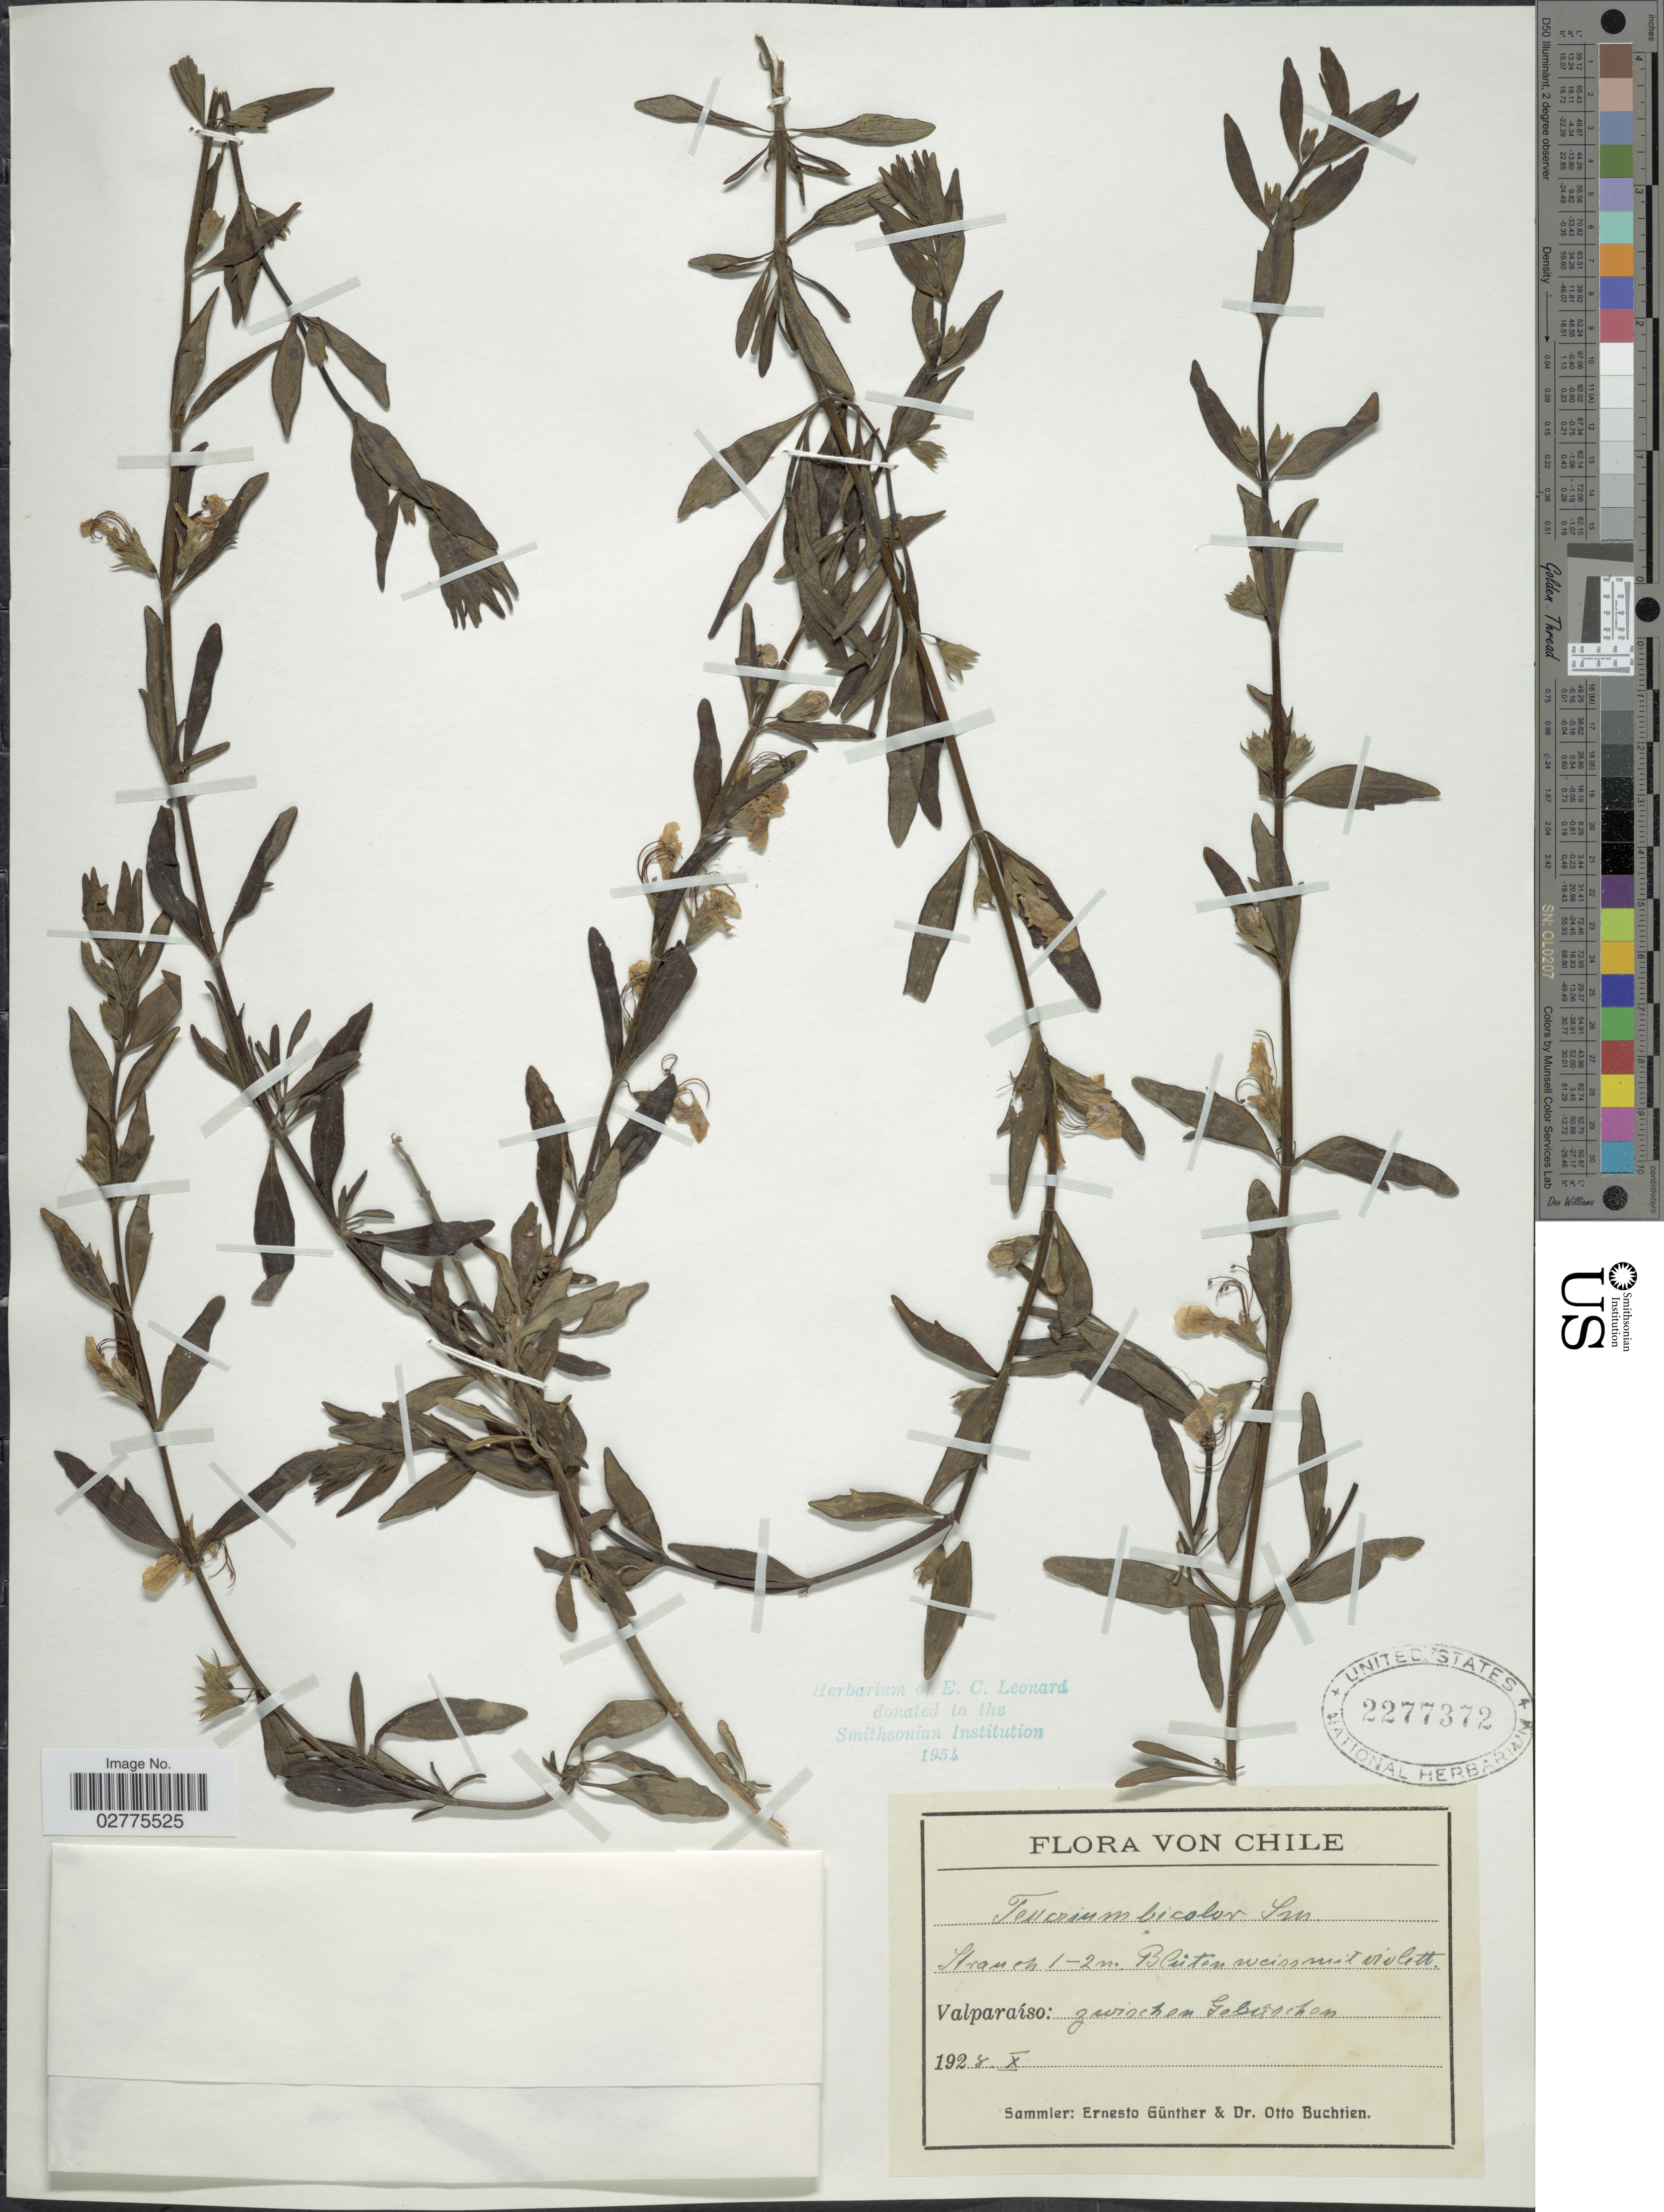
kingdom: Plantae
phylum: Tracheophyta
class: Magnoliopsida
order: Lamiales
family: Lamiaceae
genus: Teucrium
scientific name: Teucrium bicolor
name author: (Sm.) Raf.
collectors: E. Gunther & O. Buchtien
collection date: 1928-10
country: Chile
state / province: Valparaíso (V)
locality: zwischen Gebruschen.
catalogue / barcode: US 2277372